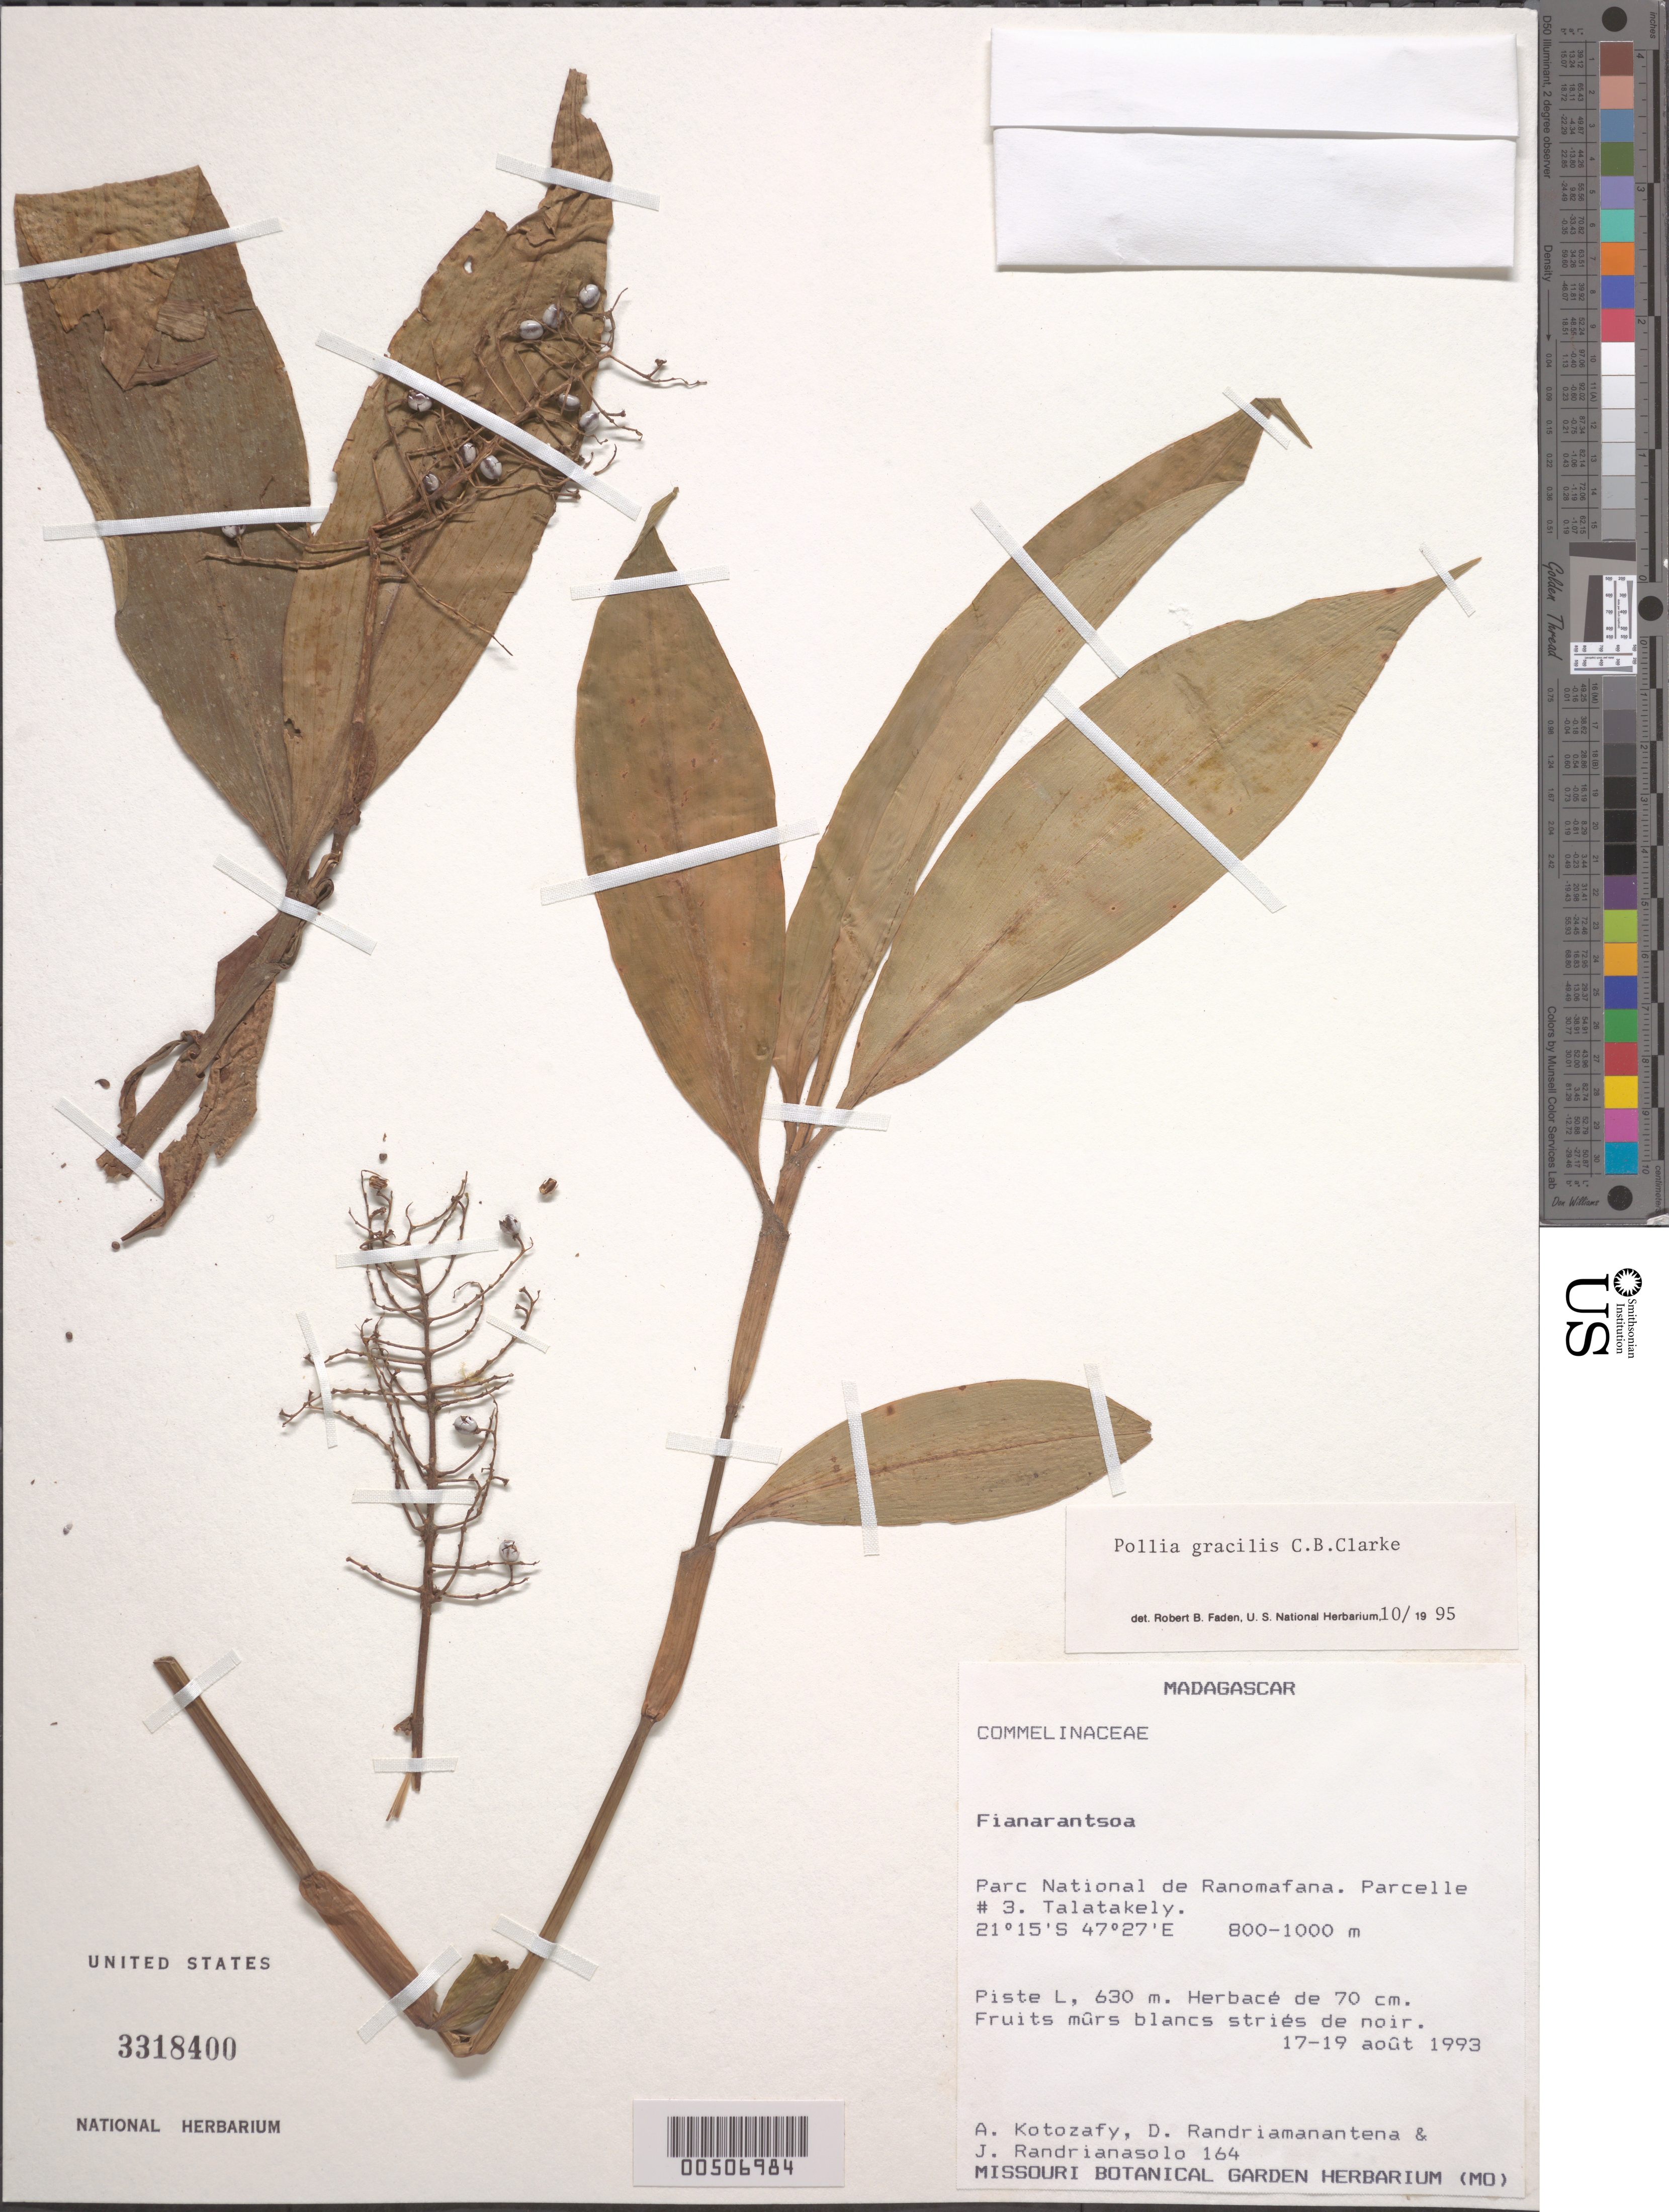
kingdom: Plantae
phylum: Tracheophyta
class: Liliopsida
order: Commelinales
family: Commelinaceae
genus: Pollia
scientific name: Pollia gracilis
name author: C.B. Clarke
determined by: Faden, Robert B., (US), Smithsonian Institution - National Museum of Natural History (UNITED STATES)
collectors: A. Kotozafy, D. Randriamanantena & J. Randrianasolo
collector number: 164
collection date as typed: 17 Aug 1993 to 19 Aug 1993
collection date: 1993-08-17/1993-08-19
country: Madagascar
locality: Fianarantsoa, ranomafana national park, talatakely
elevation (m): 800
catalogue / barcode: US 3318400